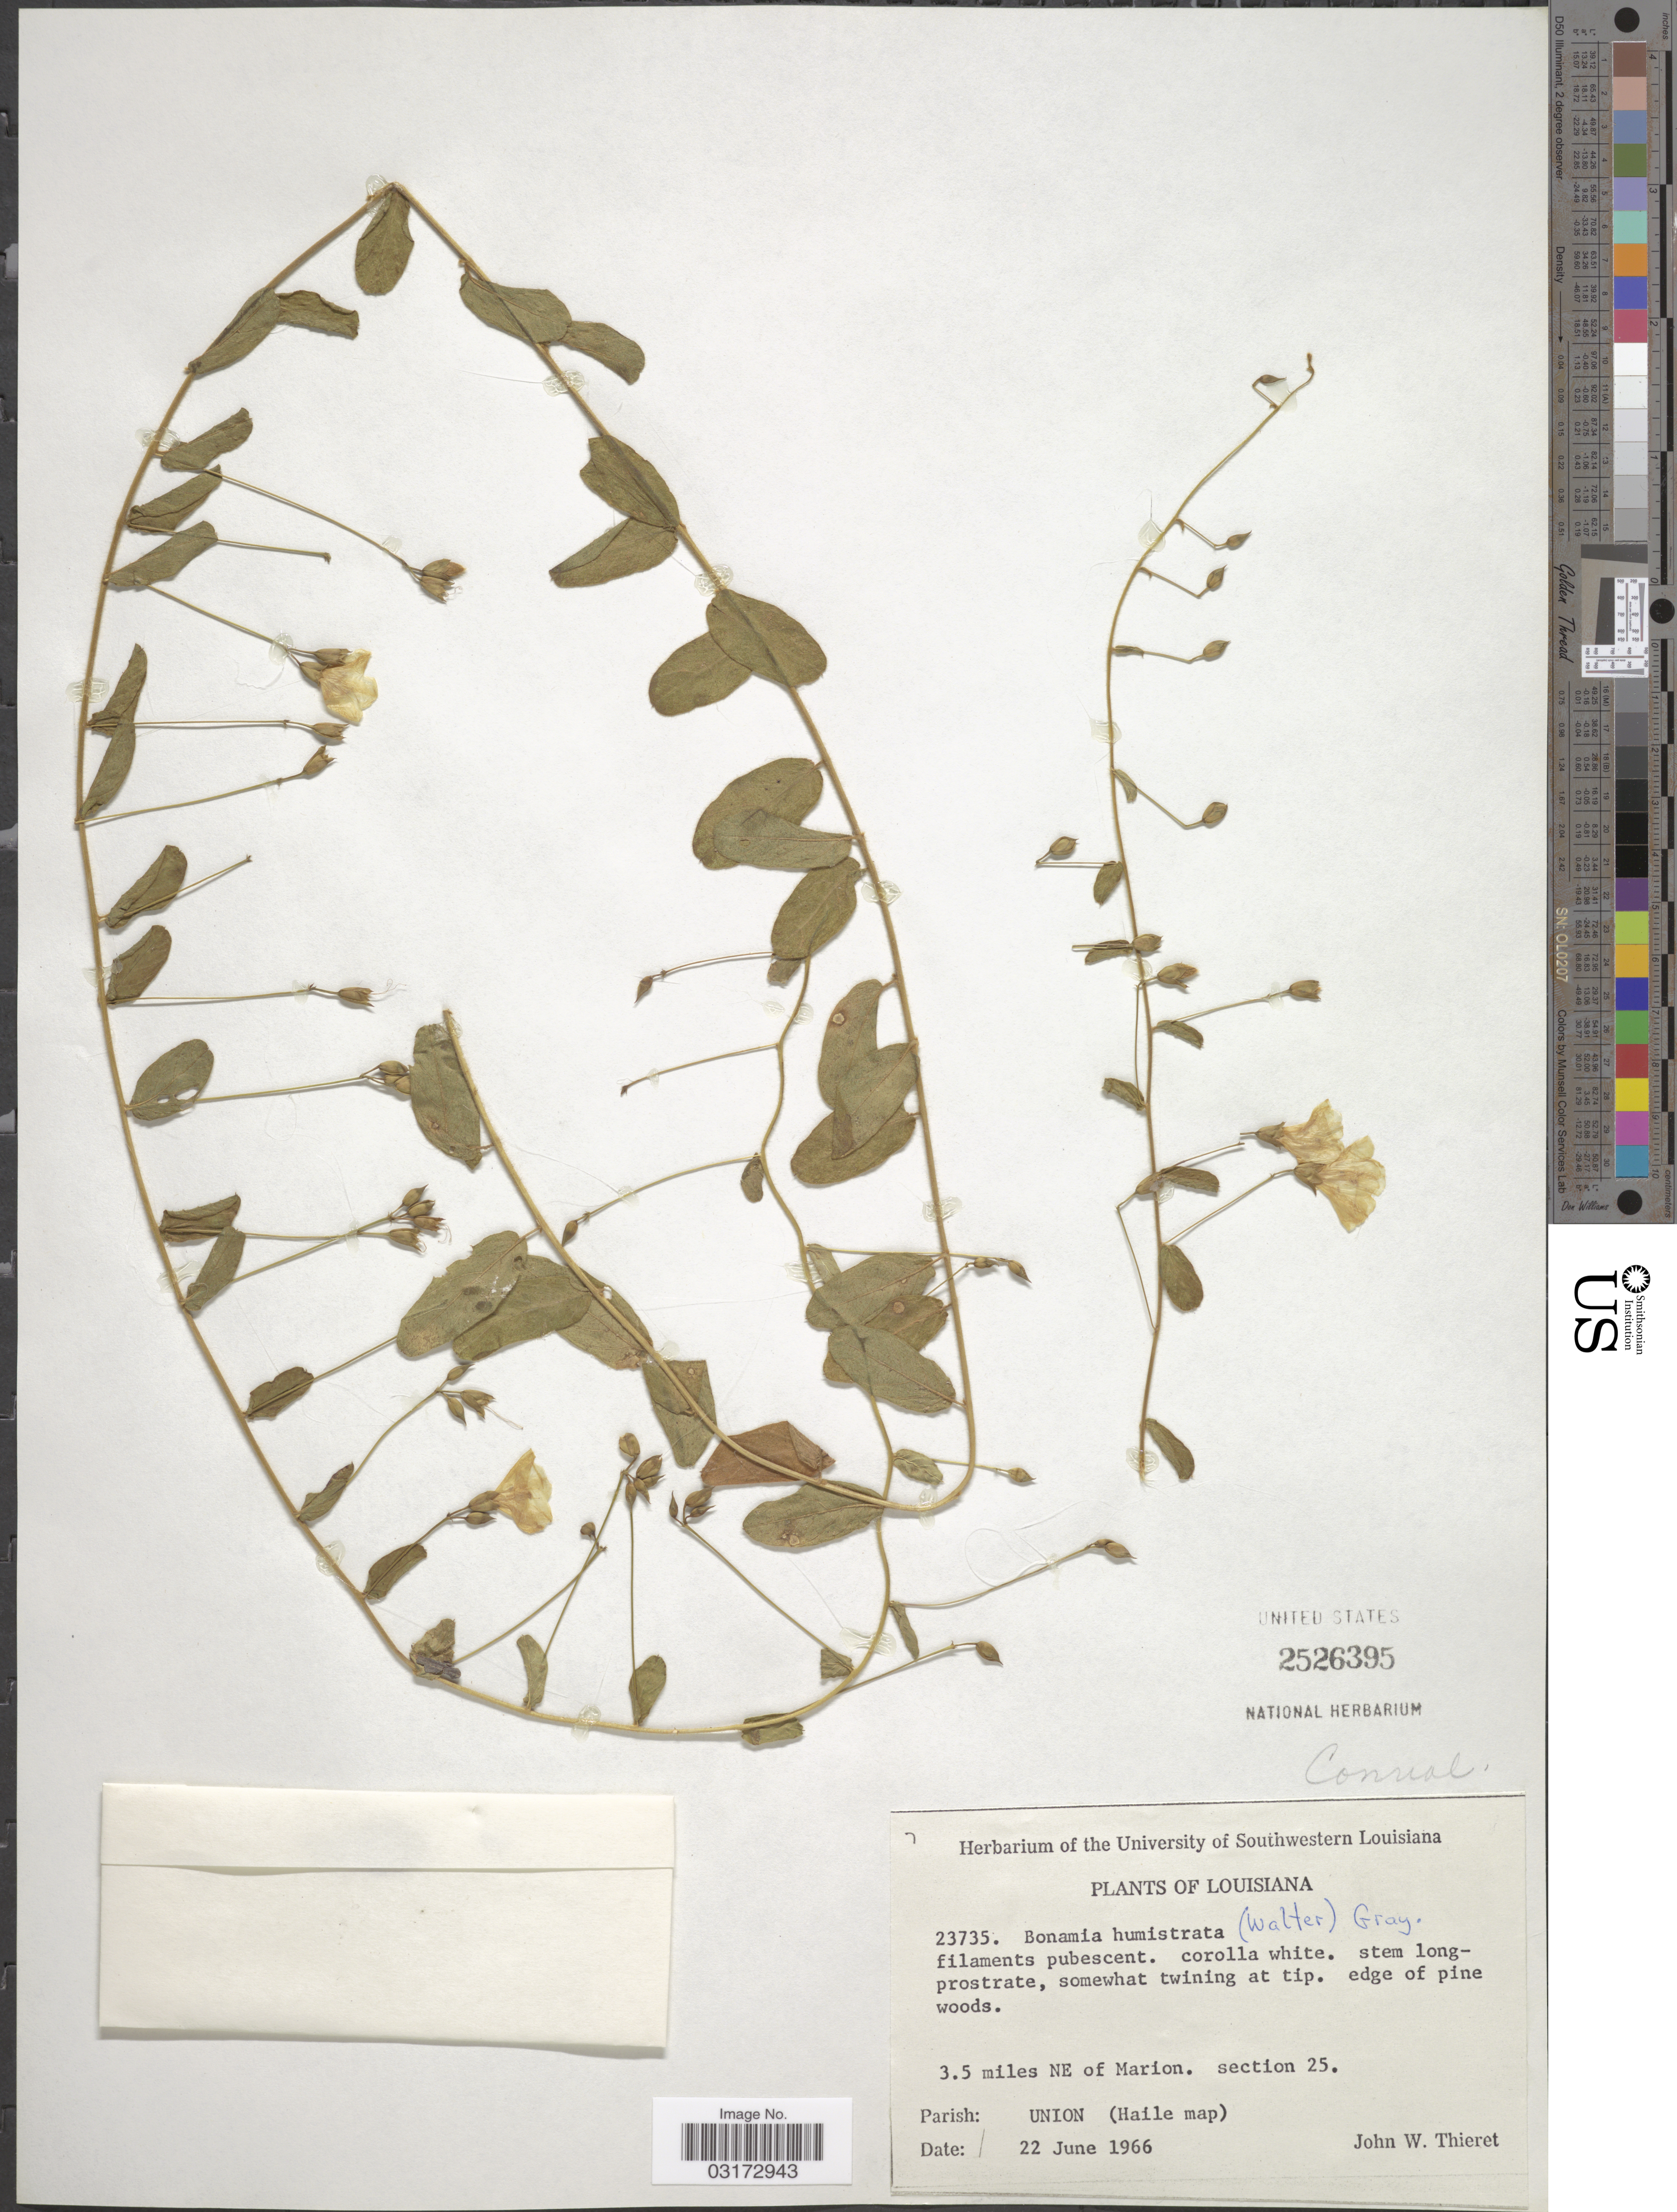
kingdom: Plantae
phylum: Tracheophyta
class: Magnoliopsida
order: Solanales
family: Convolvulaceae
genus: Stylisma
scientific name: Stylisma humistrata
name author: (Walter) Chapm.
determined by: Strong, Mark T., (BOT), Smithsonian Institution - National Museum of Natural History (UNITED STATES)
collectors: J. W. Thieret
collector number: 23735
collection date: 1966-06-22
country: United States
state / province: Louisiana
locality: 3.5 miles NE of Marion. section 25, Parish: Union (Haile map).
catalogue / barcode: US 2526395